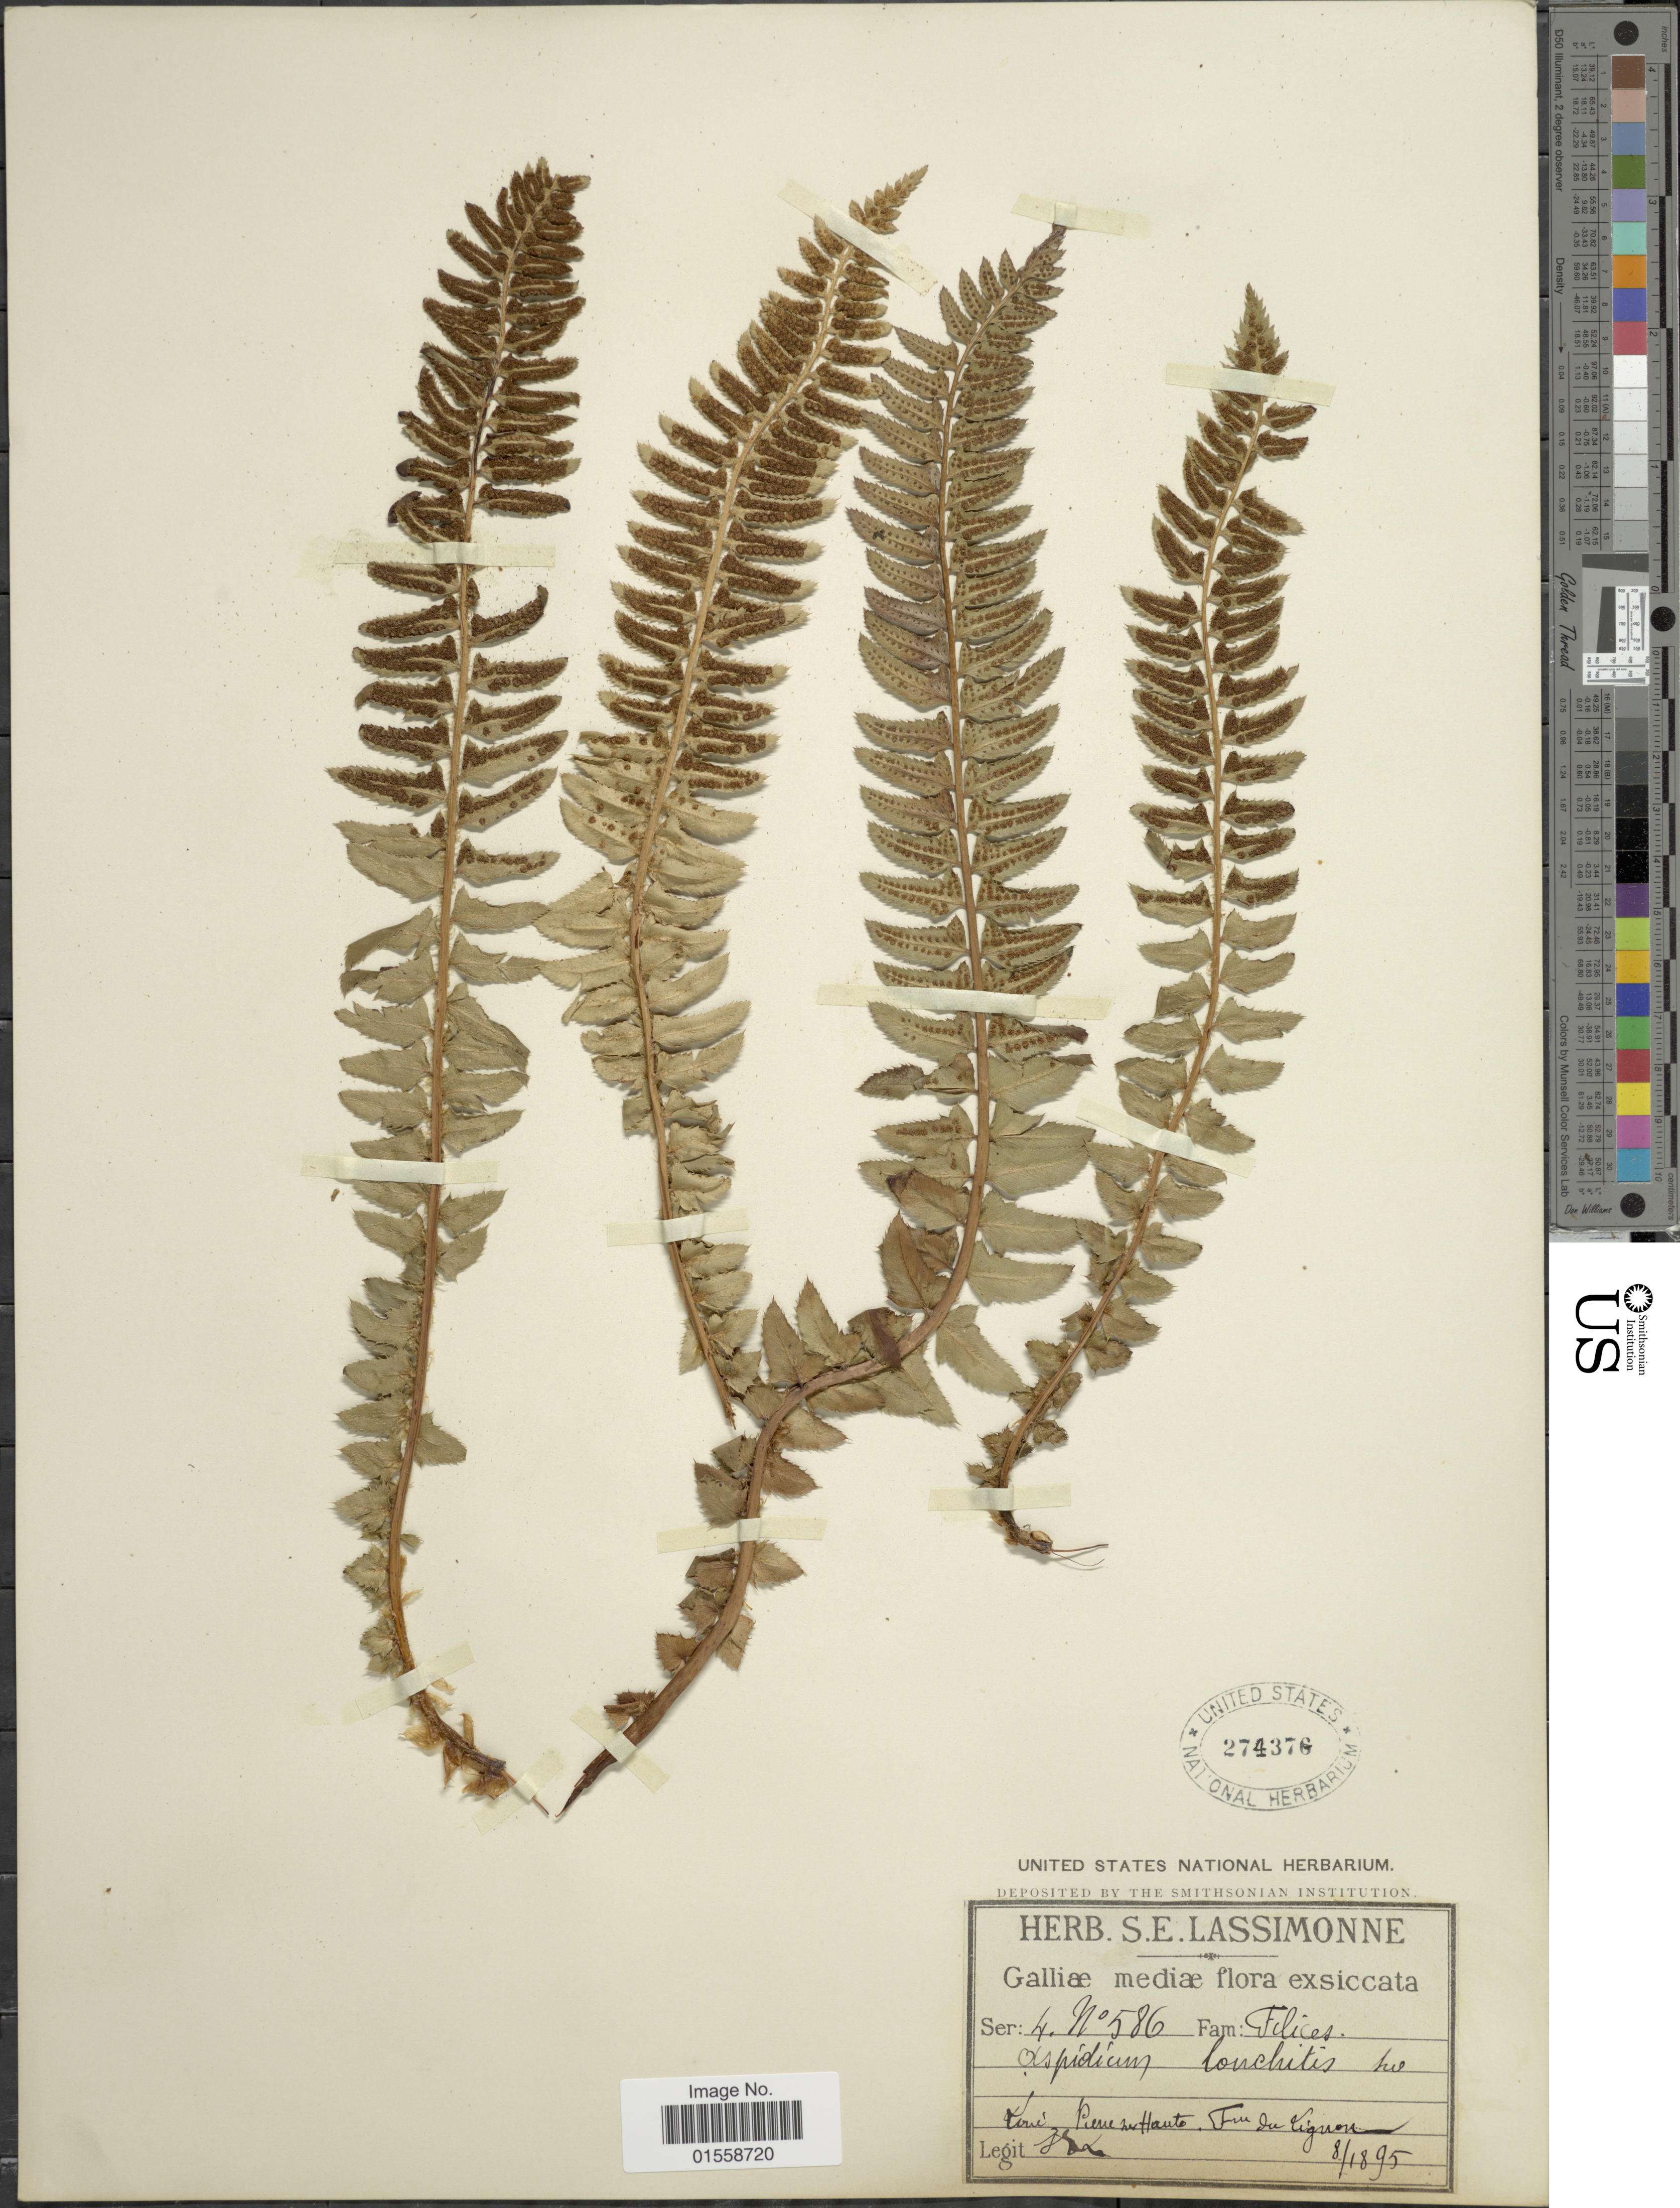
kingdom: Plantae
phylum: Tracheophyta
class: Polypodiopsida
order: Polypodiales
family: Dryopteridaceae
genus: Polystichum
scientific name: Polystichum lonchitis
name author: (Roth) L.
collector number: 586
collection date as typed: Transcribed d/m/y: 19/8/95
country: France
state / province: Provence-Alpes-Côte d'Azur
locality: Piene-Haute.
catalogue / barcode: US 274376